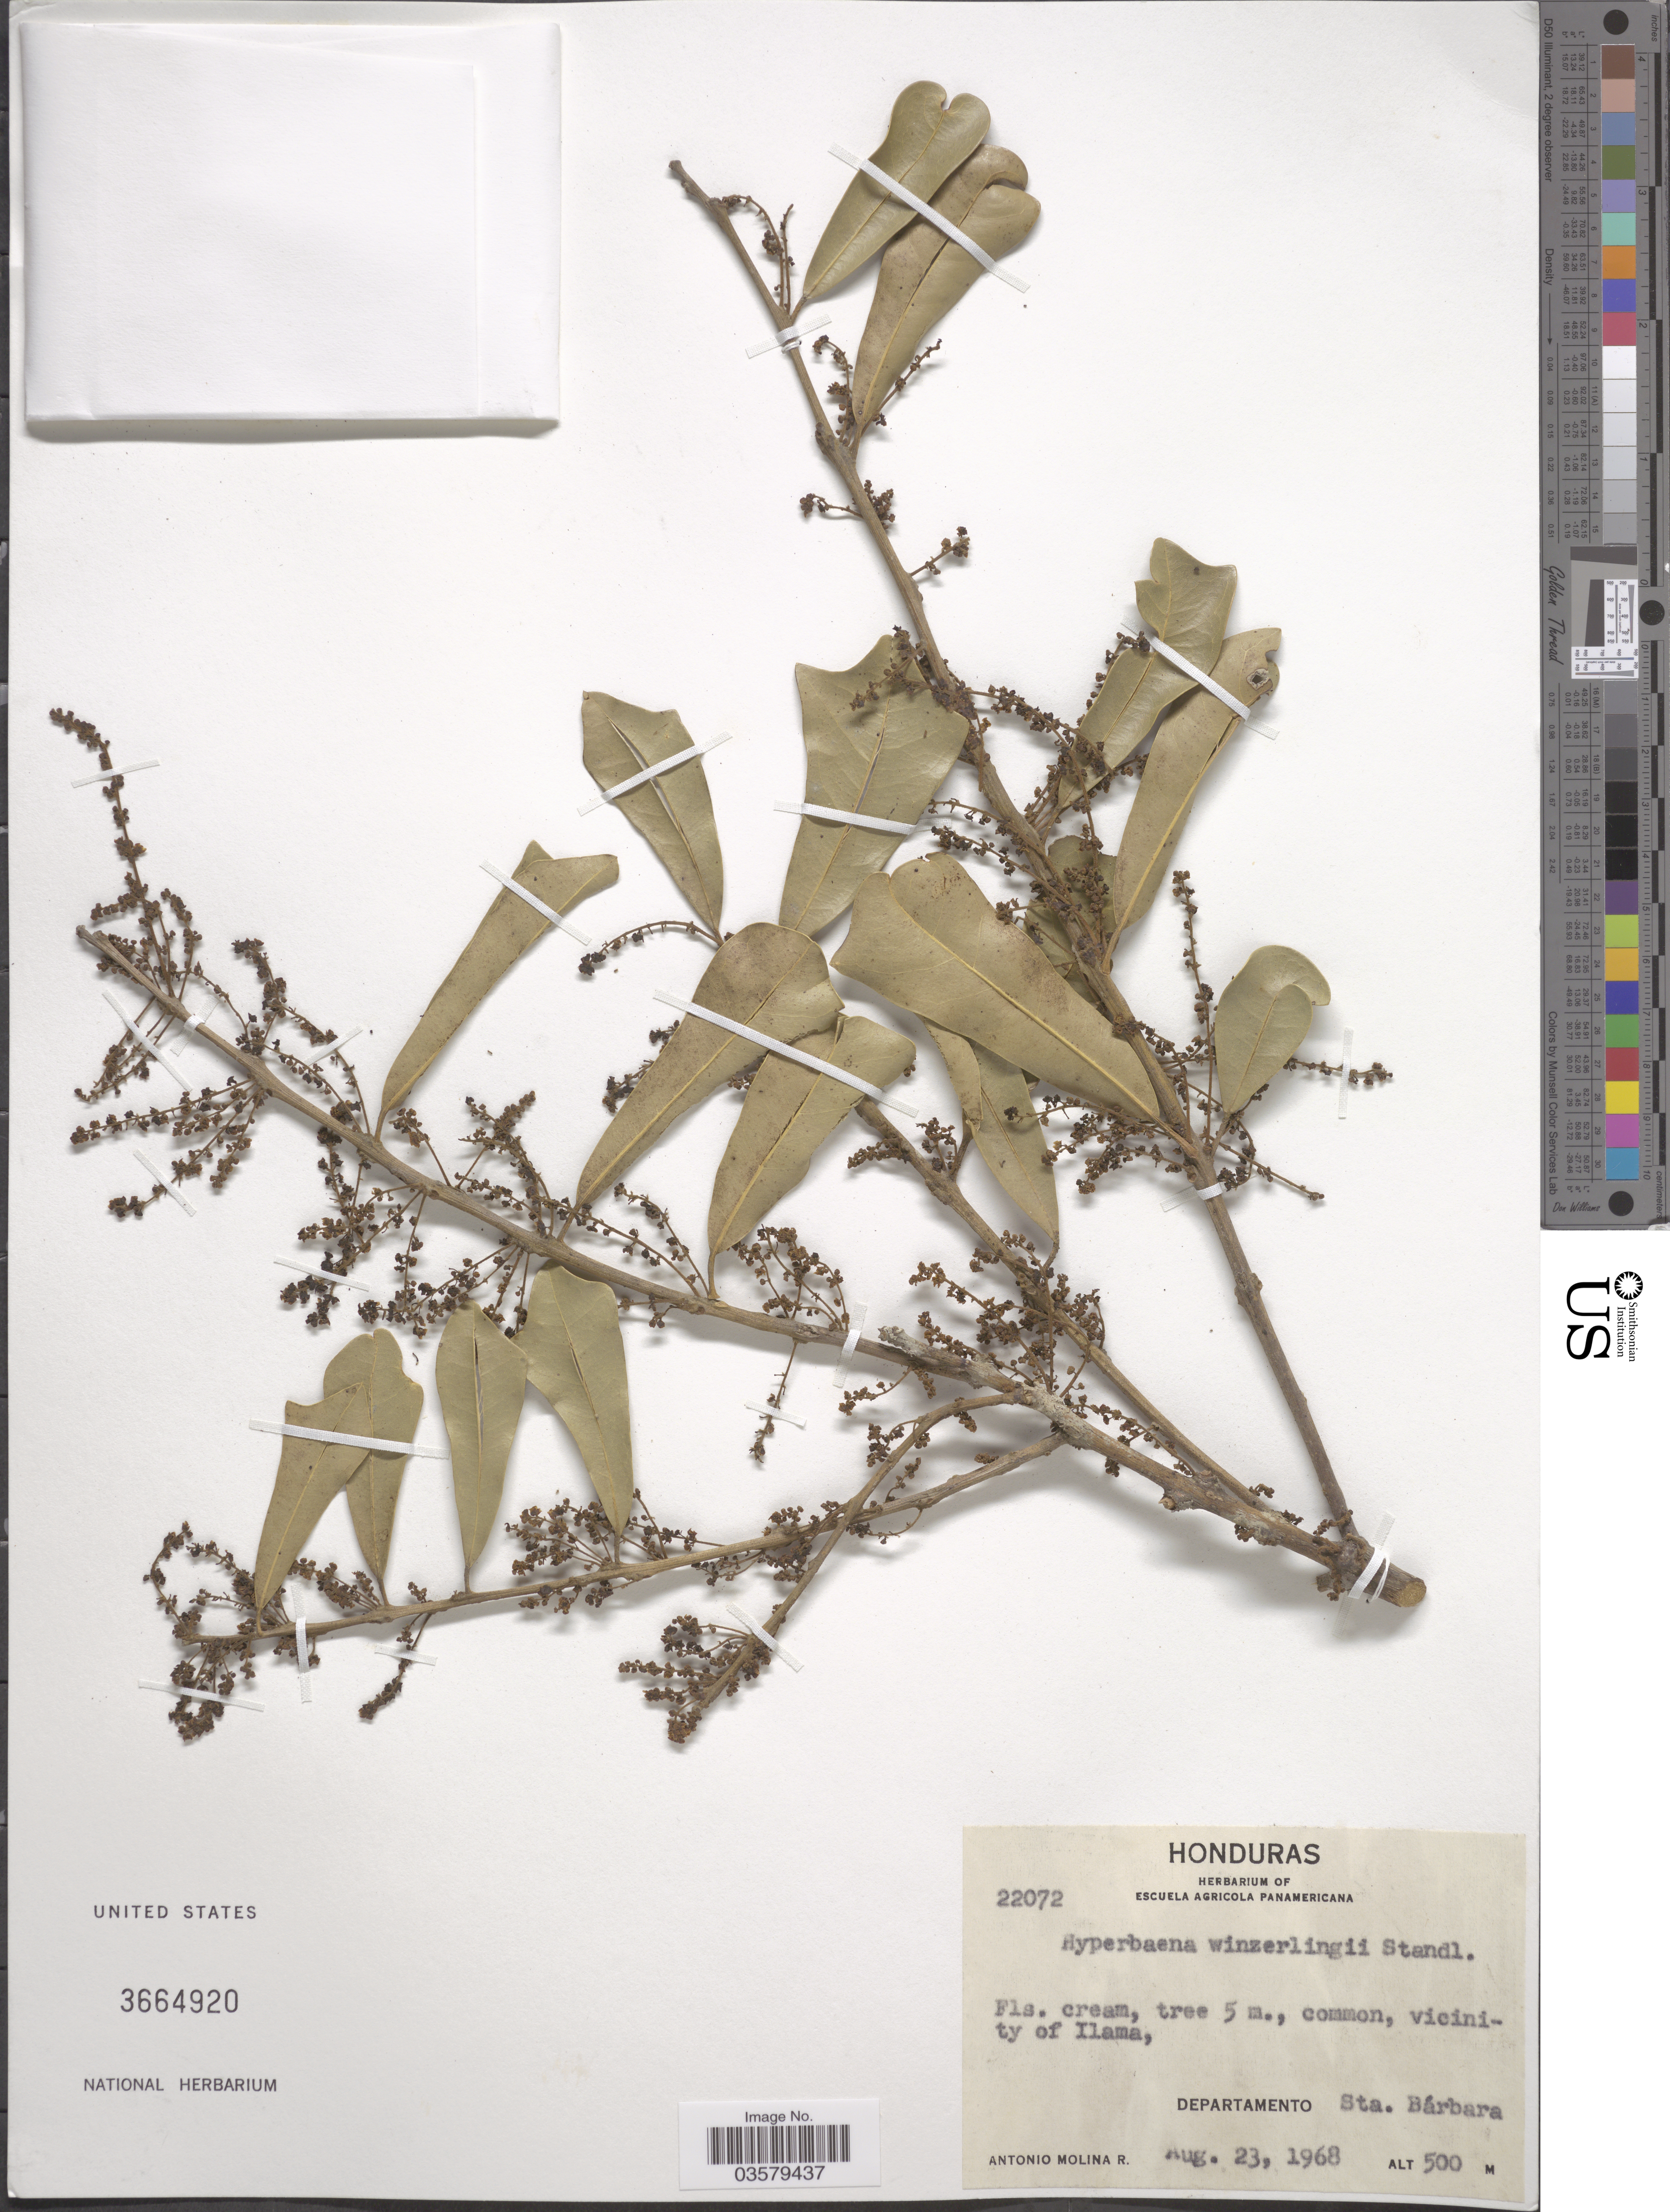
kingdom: Plantae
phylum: Tracheophyta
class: Magnoliopsida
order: Ranunculales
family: Menispermaceae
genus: Hyperbaena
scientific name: Hyperbaena winzerlingii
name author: Standl.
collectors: A. Molina R.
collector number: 22072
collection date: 1968-08-23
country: Honduras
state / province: Santa Barbara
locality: Vicinity of Ilama, Departamento Sta. Bárbara.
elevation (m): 500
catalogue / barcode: US 3664920